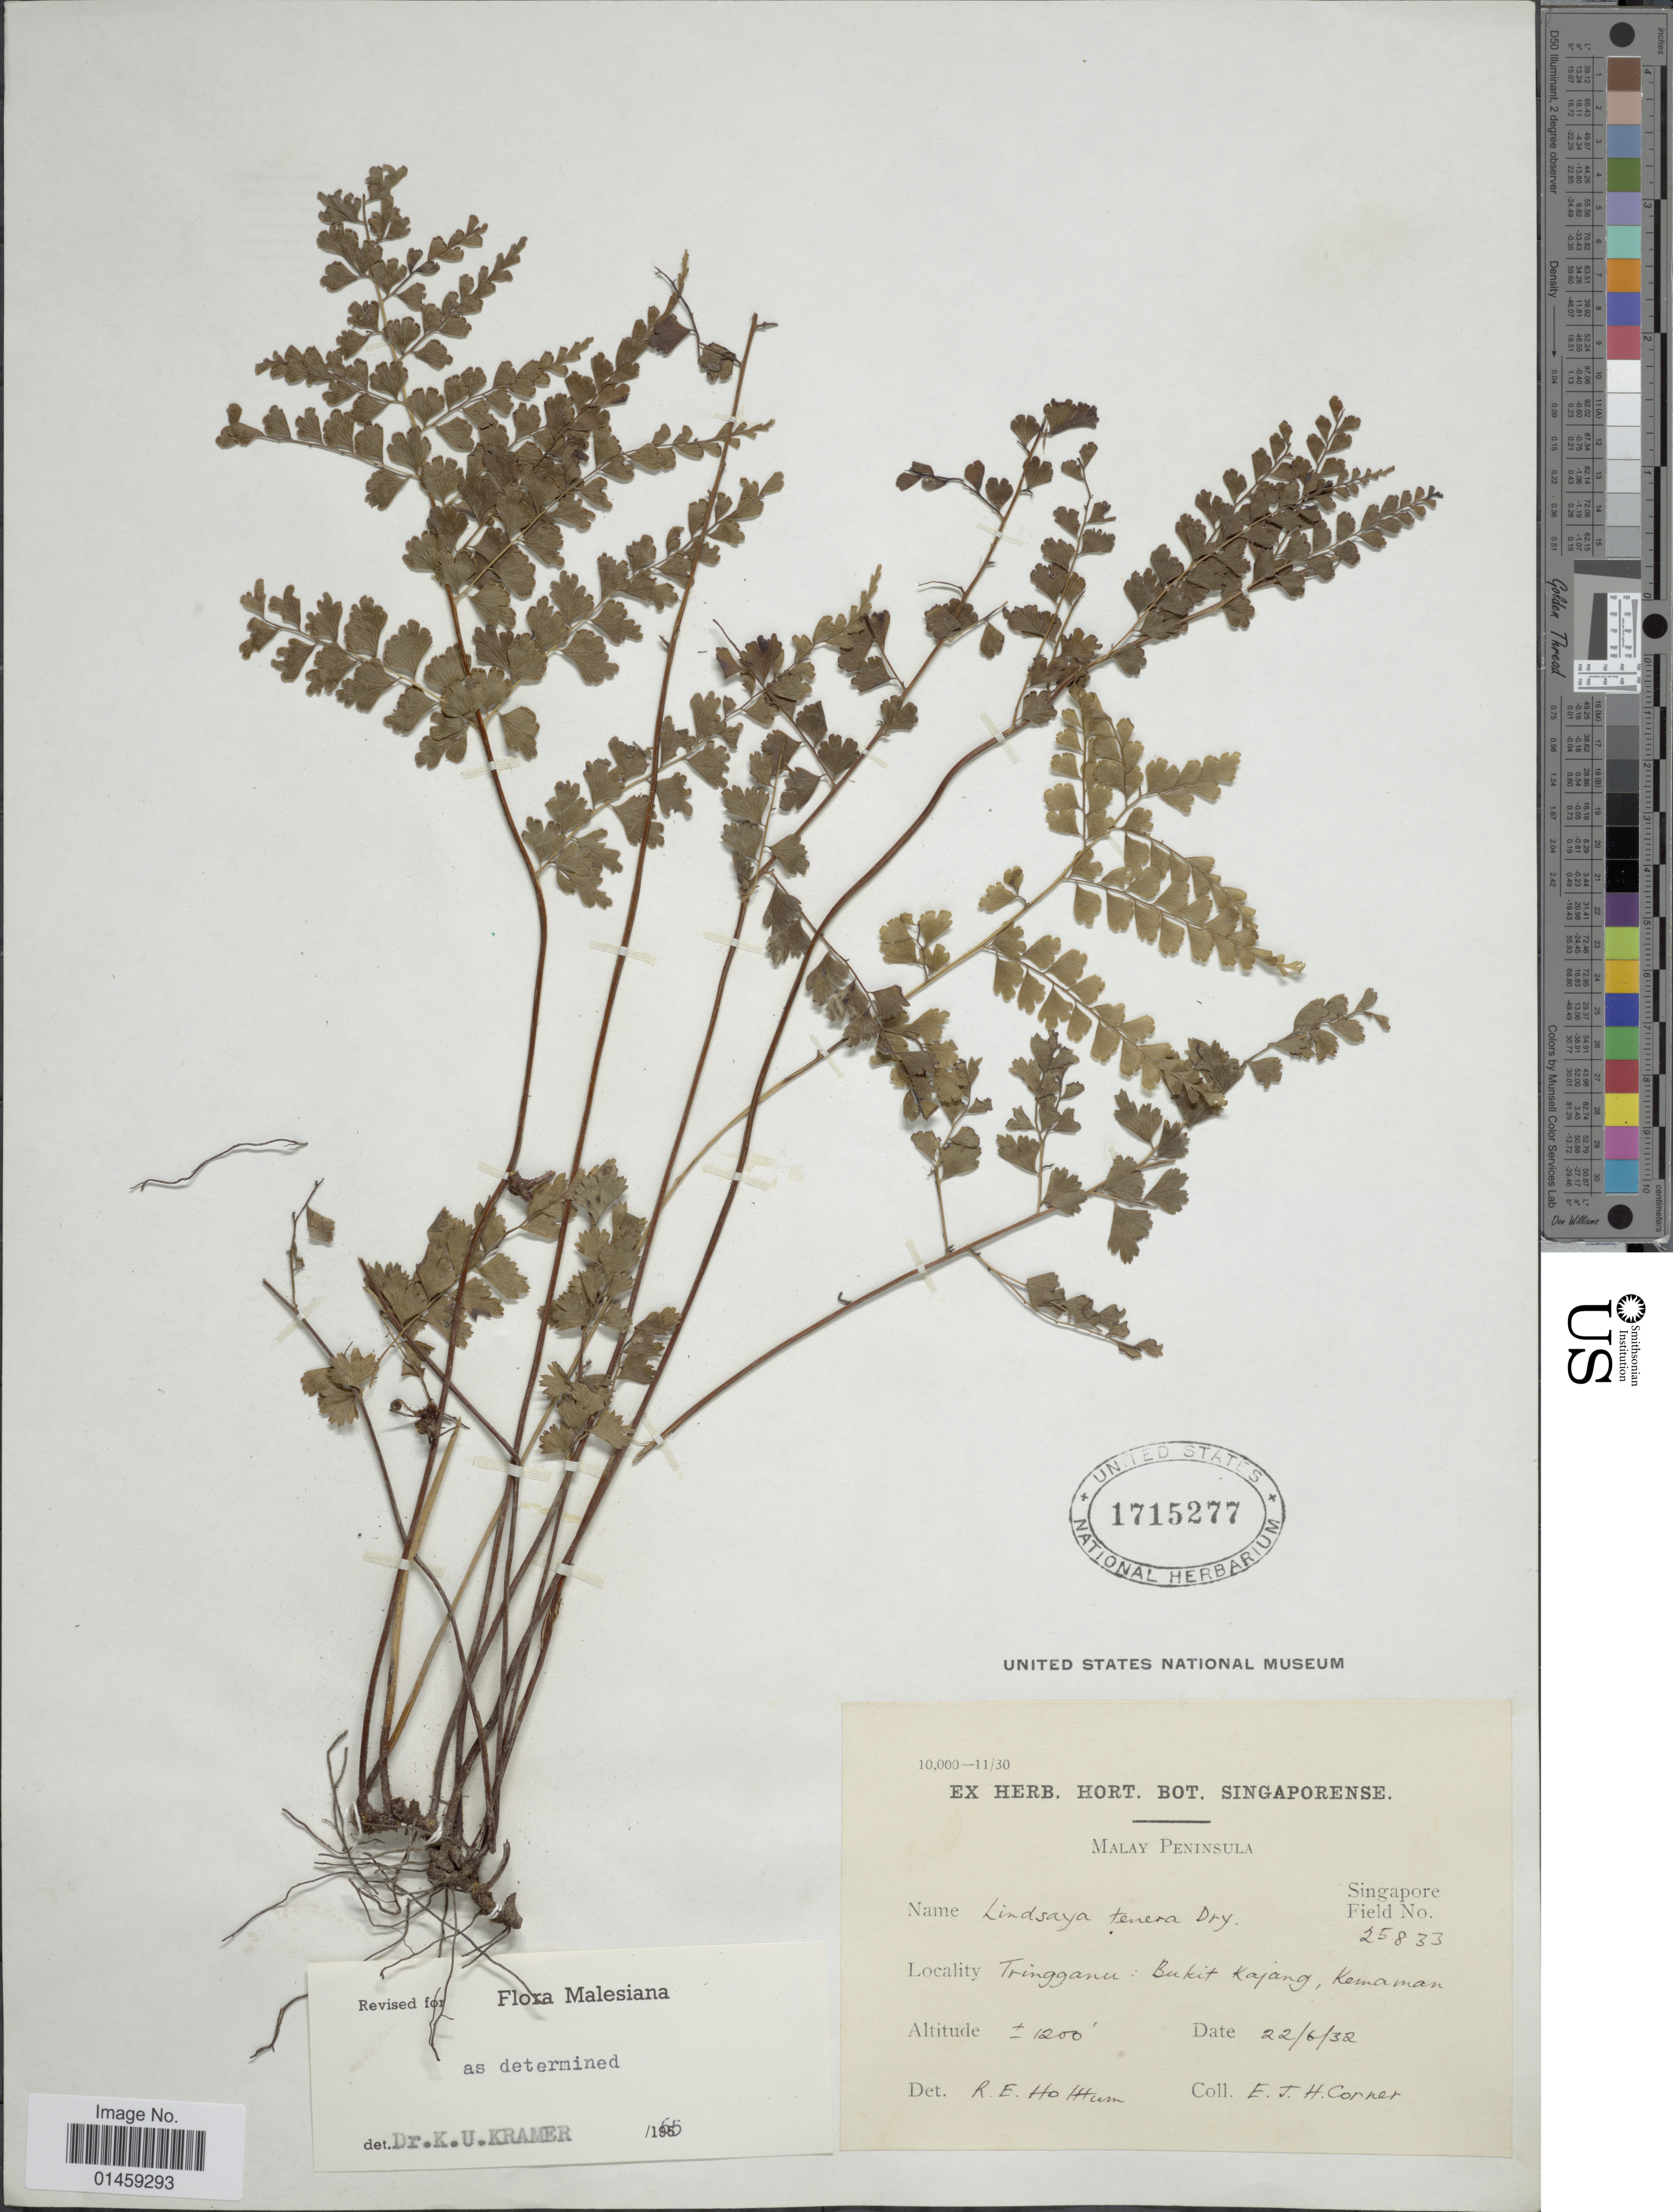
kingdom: Plantae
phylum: Tracheophyta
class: Polypodiopsida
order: Polypodiales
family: Lindsaeaceae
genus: Lindsaea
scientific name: Lindsaea tenera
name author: Dryand.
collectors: E. Corner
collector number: Singapore Field 25833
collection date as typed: Transcribed d/m/y: 22/6/32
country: Malaysia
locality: Malay Peninsula. Tringganu: Bukit Kajang, Kemaman.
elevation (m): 366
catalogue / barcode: US 1715277